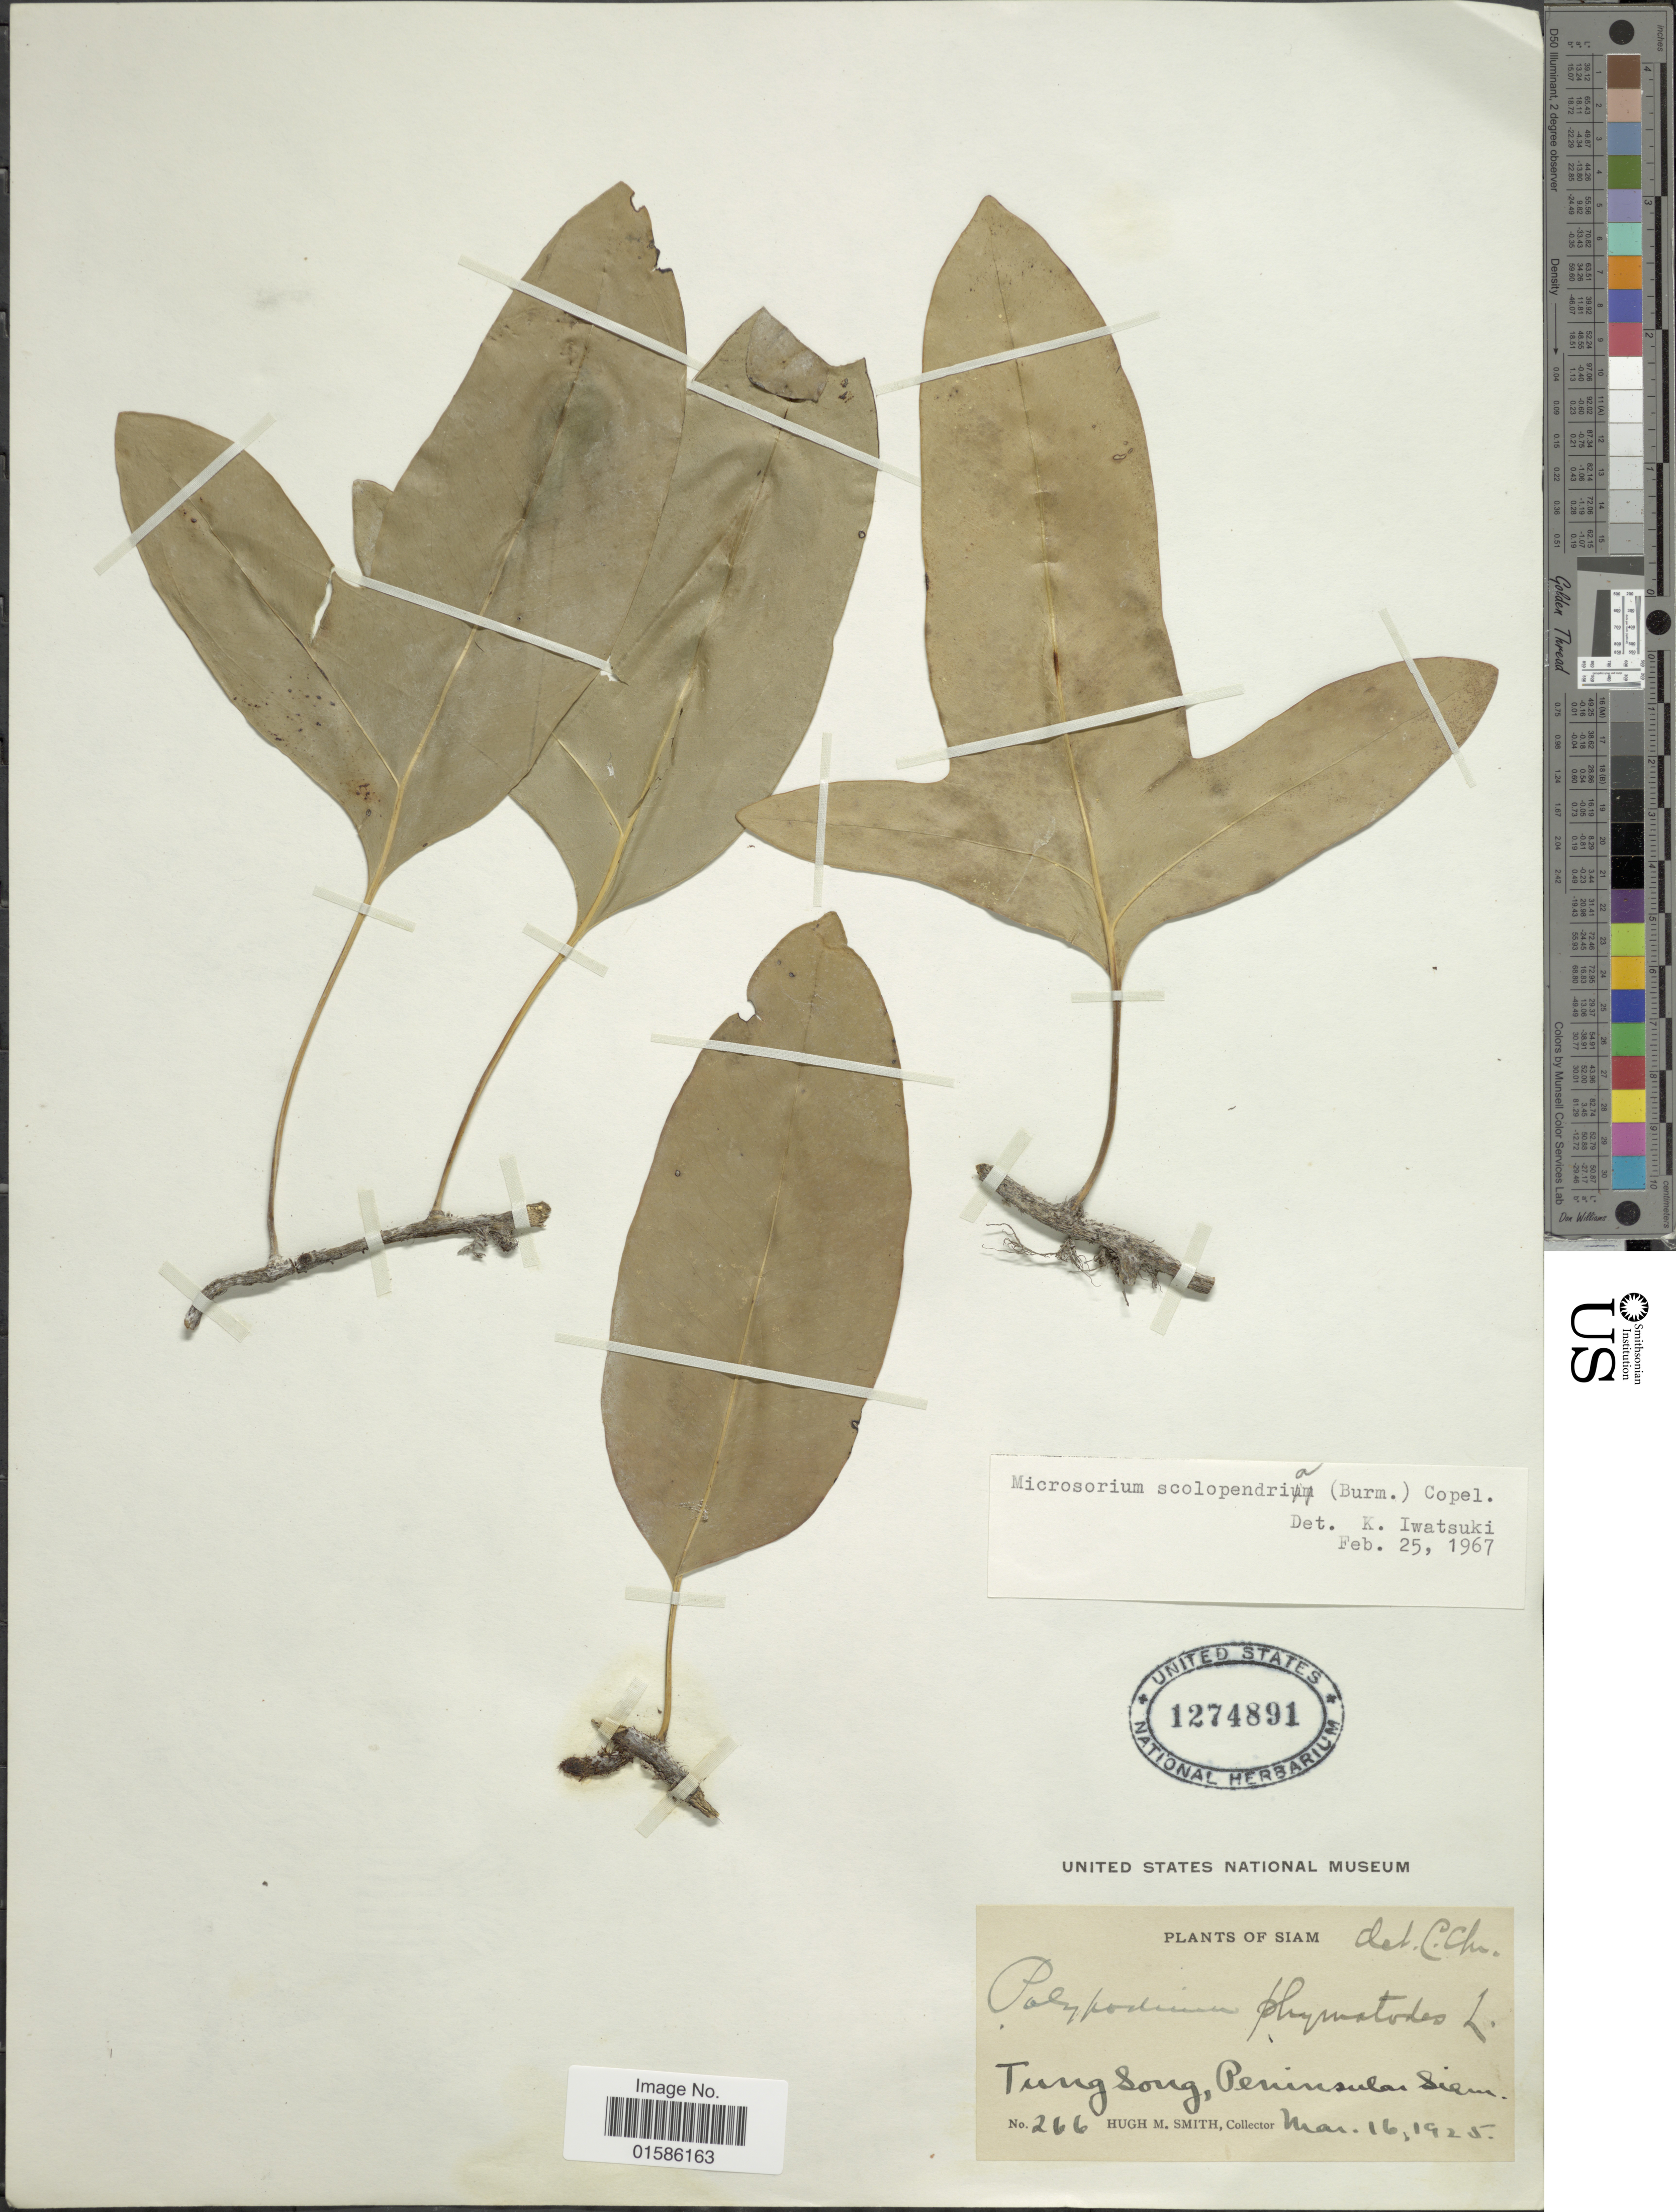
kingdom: Plantae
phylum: Tracheophyta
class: Polypodiopsida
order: Polypodiales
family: Polypodiaceae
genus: Microsorum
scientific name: Microsorum scolopendria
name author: (Burm. f.) Copel.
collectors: H. M. Smith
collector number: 266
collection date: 1925-03-16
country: Thailand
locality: Siam, Tung Song, Peninsula Siam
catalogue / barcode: US 1274891